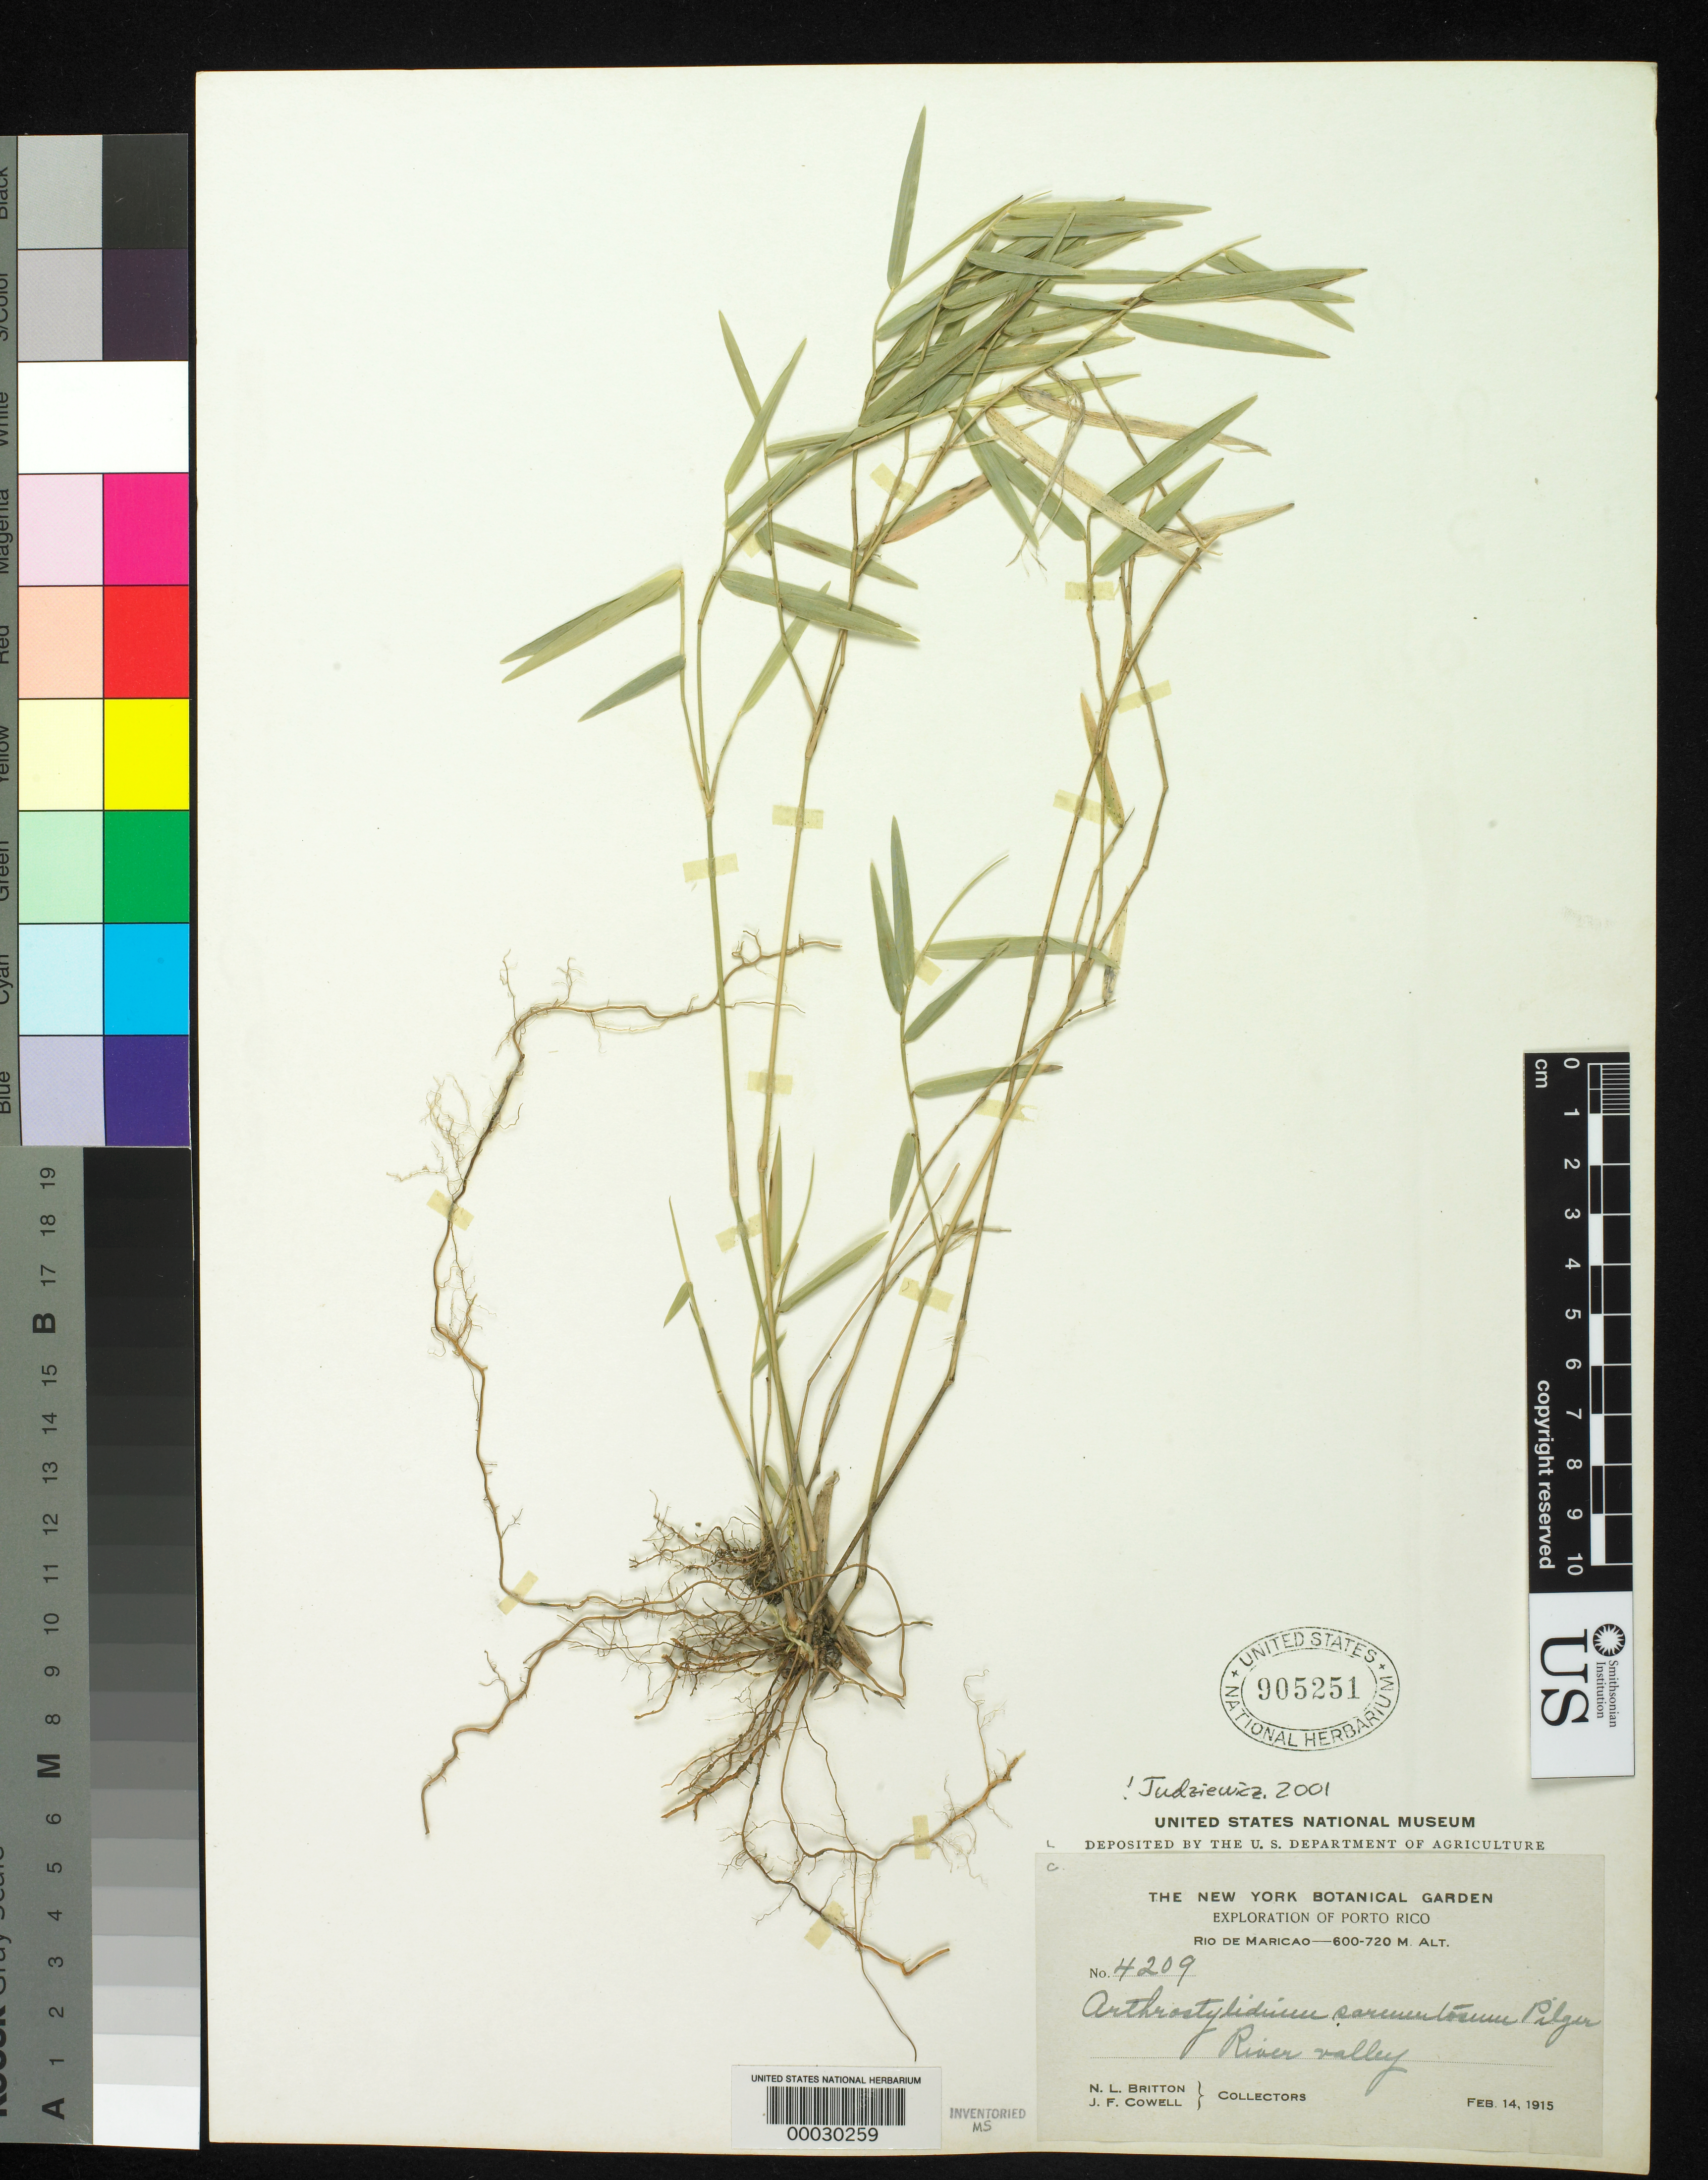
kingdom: Plantae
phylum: Tracheophyta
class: Liliopsida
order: Poales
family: Poaceae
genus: Arthrostylidium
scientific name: Arthrostylidium sarmentosum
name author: Pilg. in Urb.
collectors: N. Britton & J. F. Cowell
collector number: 4209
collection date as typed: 14 Feb 1915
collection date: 1915-02-14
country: Puerto Rico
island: Greater Antilles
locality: Rio de maricao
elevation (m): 600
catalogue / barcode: US 905251